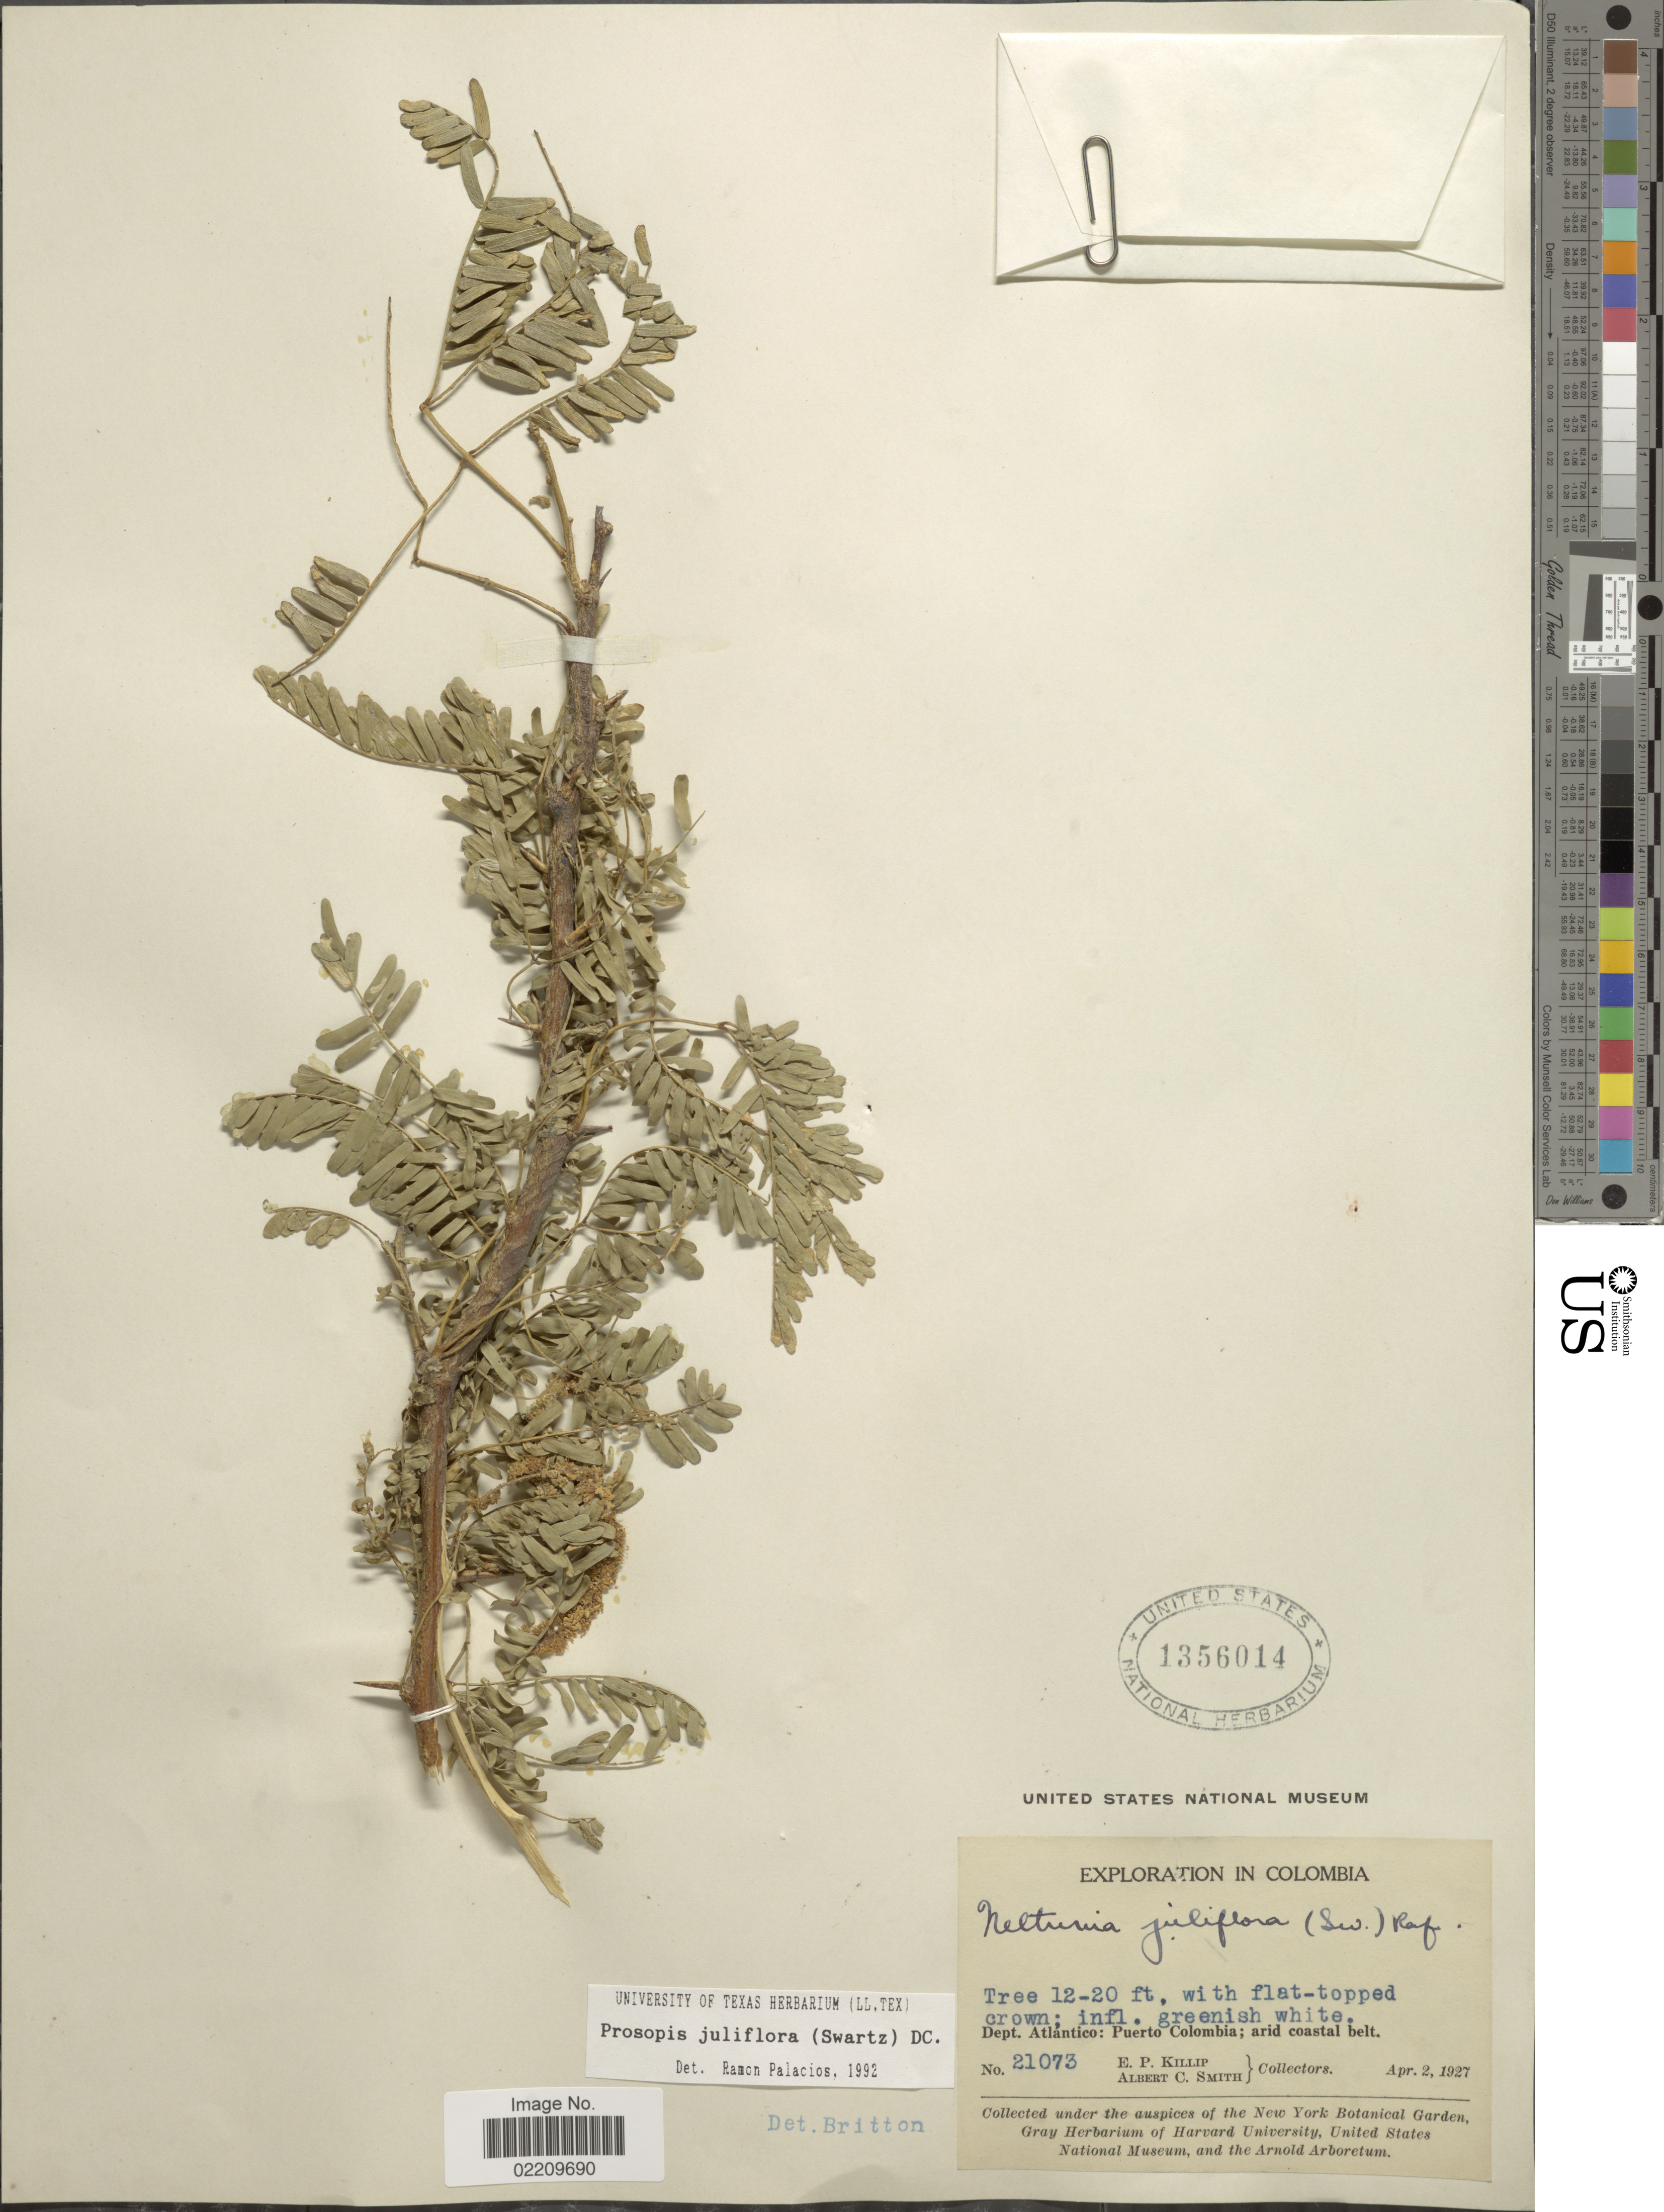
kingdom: Plantae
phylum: Tracheophyta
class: Magnoliopsida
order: Fabales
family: Fabaceae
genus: Neltuma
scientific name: Neltuma juliflora var. juliflora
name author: (Sw.) Raf.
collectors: E. P. Killip & A. C. Smith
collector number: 21073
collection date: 1927-04-02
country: Colombia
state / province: Atlántico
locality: Dept. Atlantico: Puerto Colombia; arid coastal belt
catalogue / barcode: US 1356014